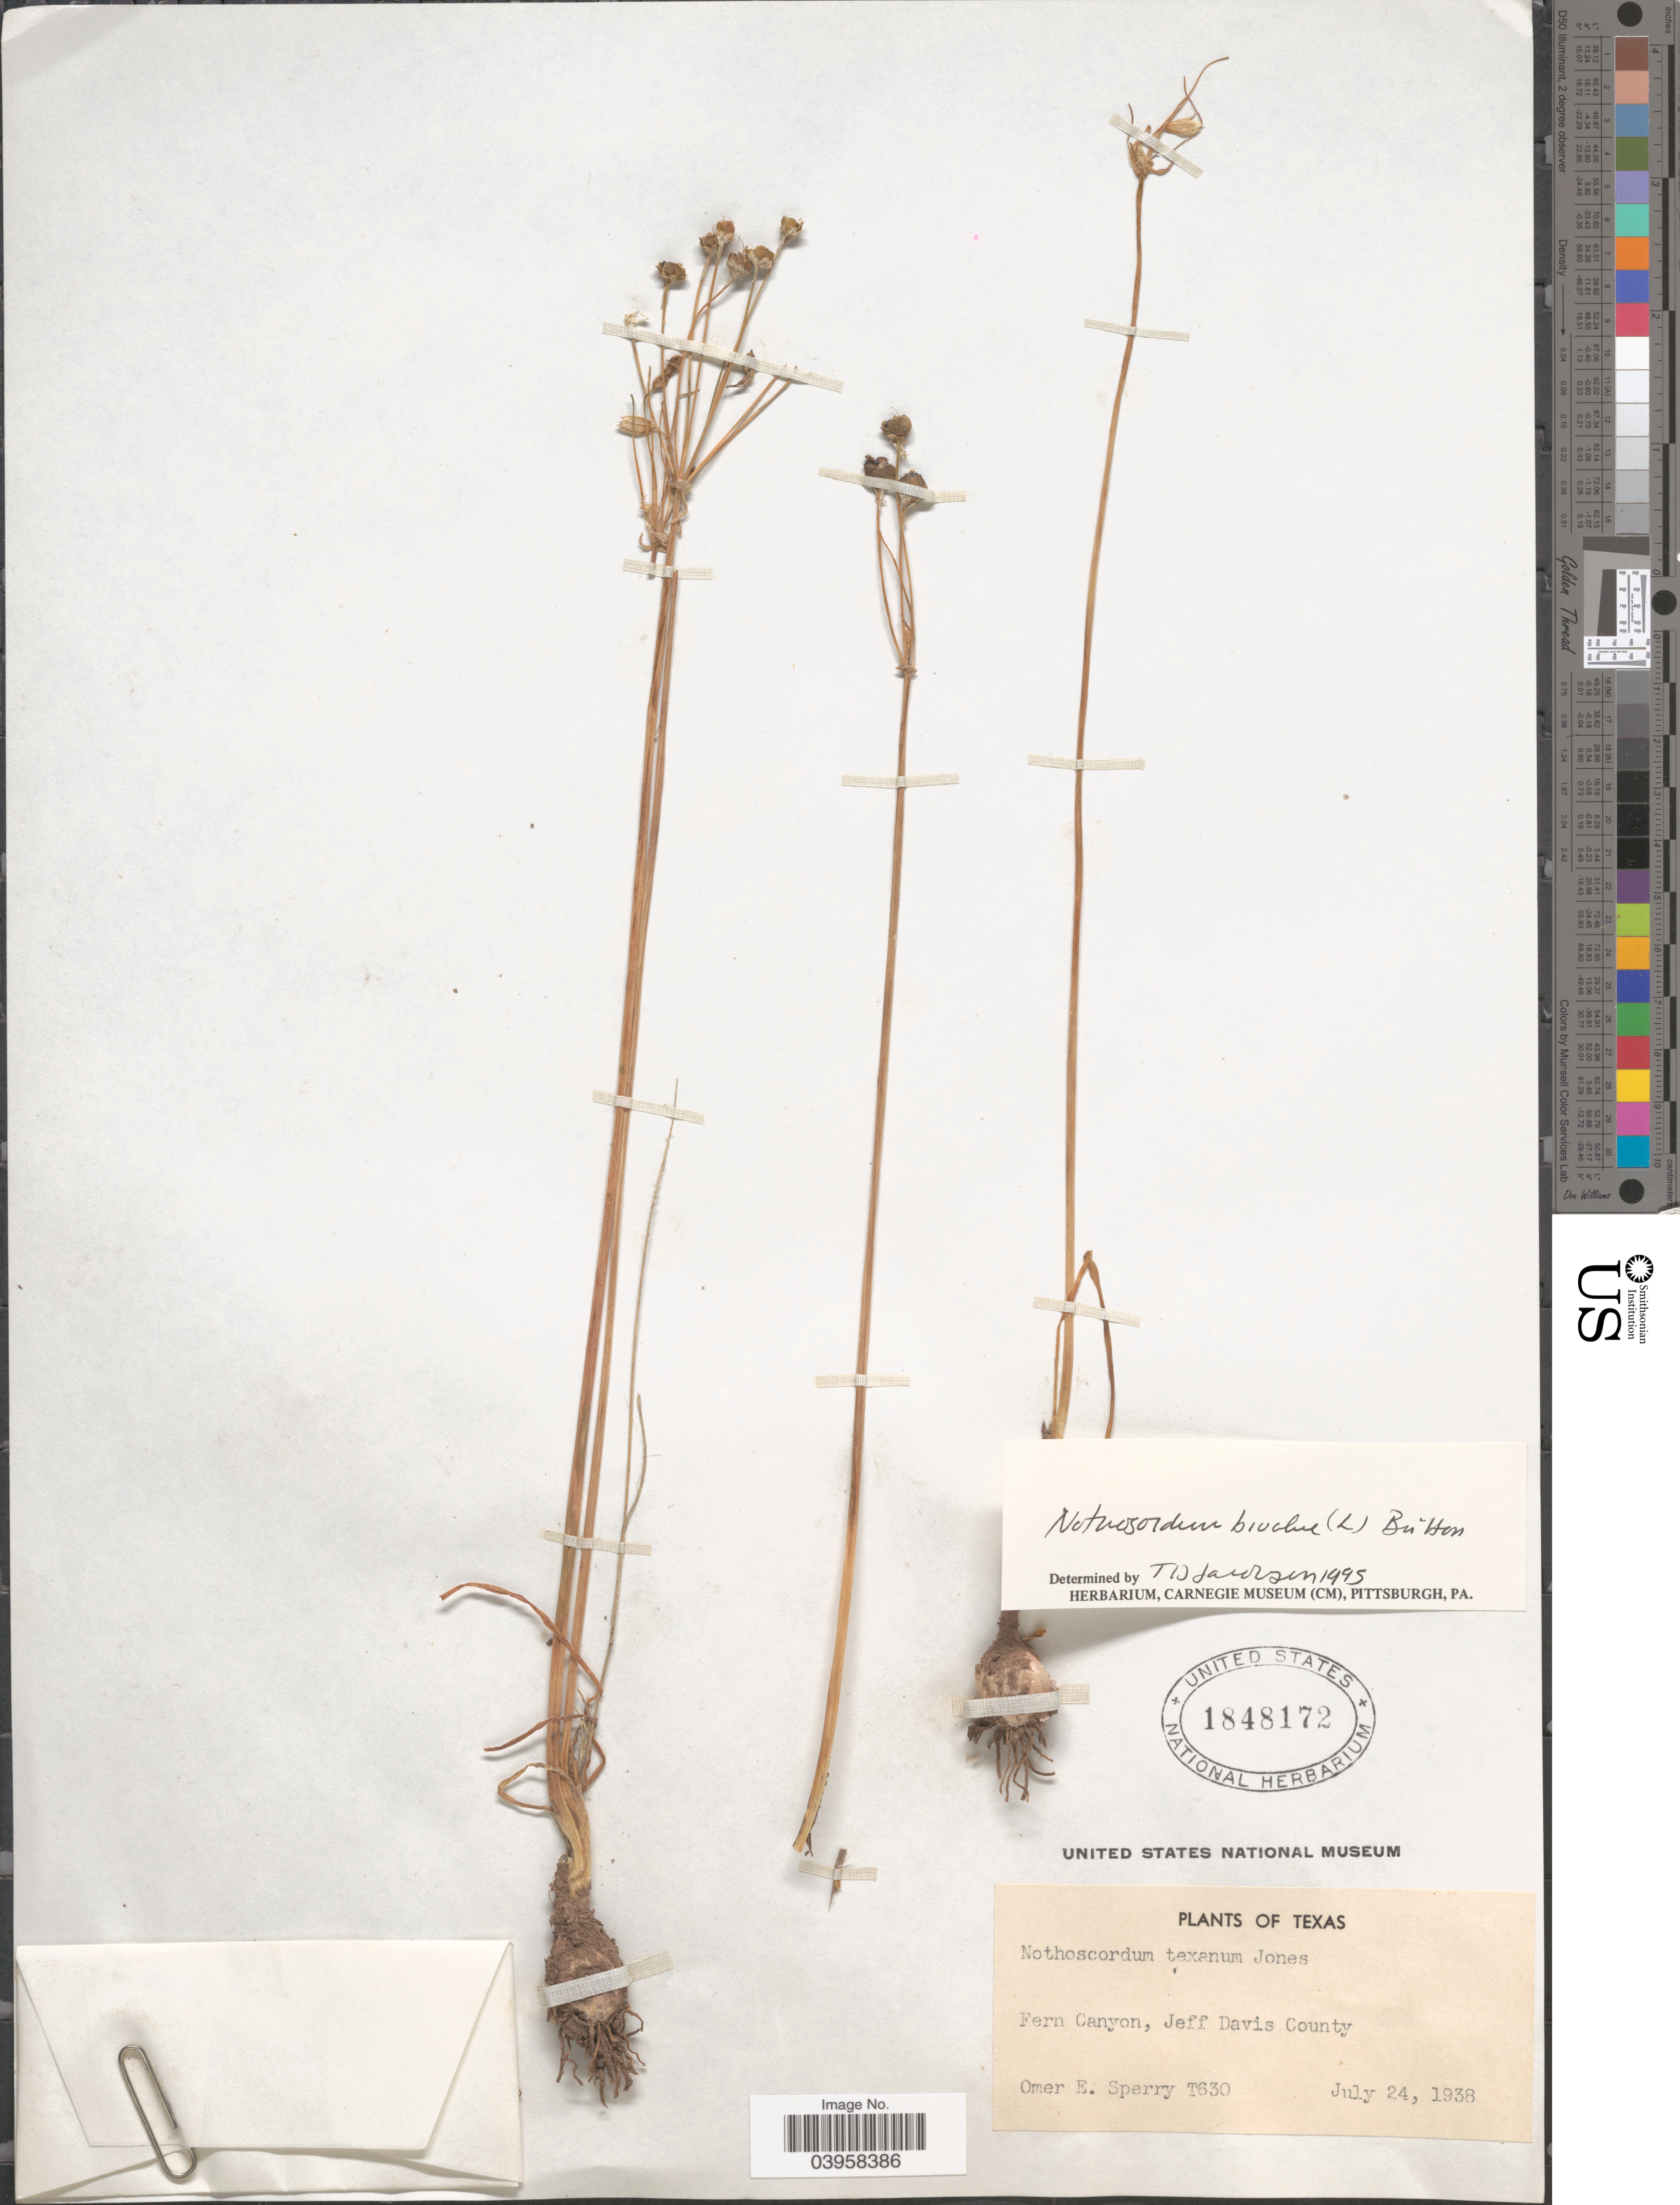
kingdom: Plantae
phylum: Tracheophyta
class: Liliopsida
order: Asparagales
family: Amaryllidaceae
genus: Nothoscordum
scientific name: Nothoscordum bivalve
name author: (L.) Britton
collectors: O. E. Sperry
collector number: T630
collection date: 1938-07-24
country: United States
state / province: Texas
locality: Fern Canyon, Jeff Davis County.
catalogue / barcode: US 1848172